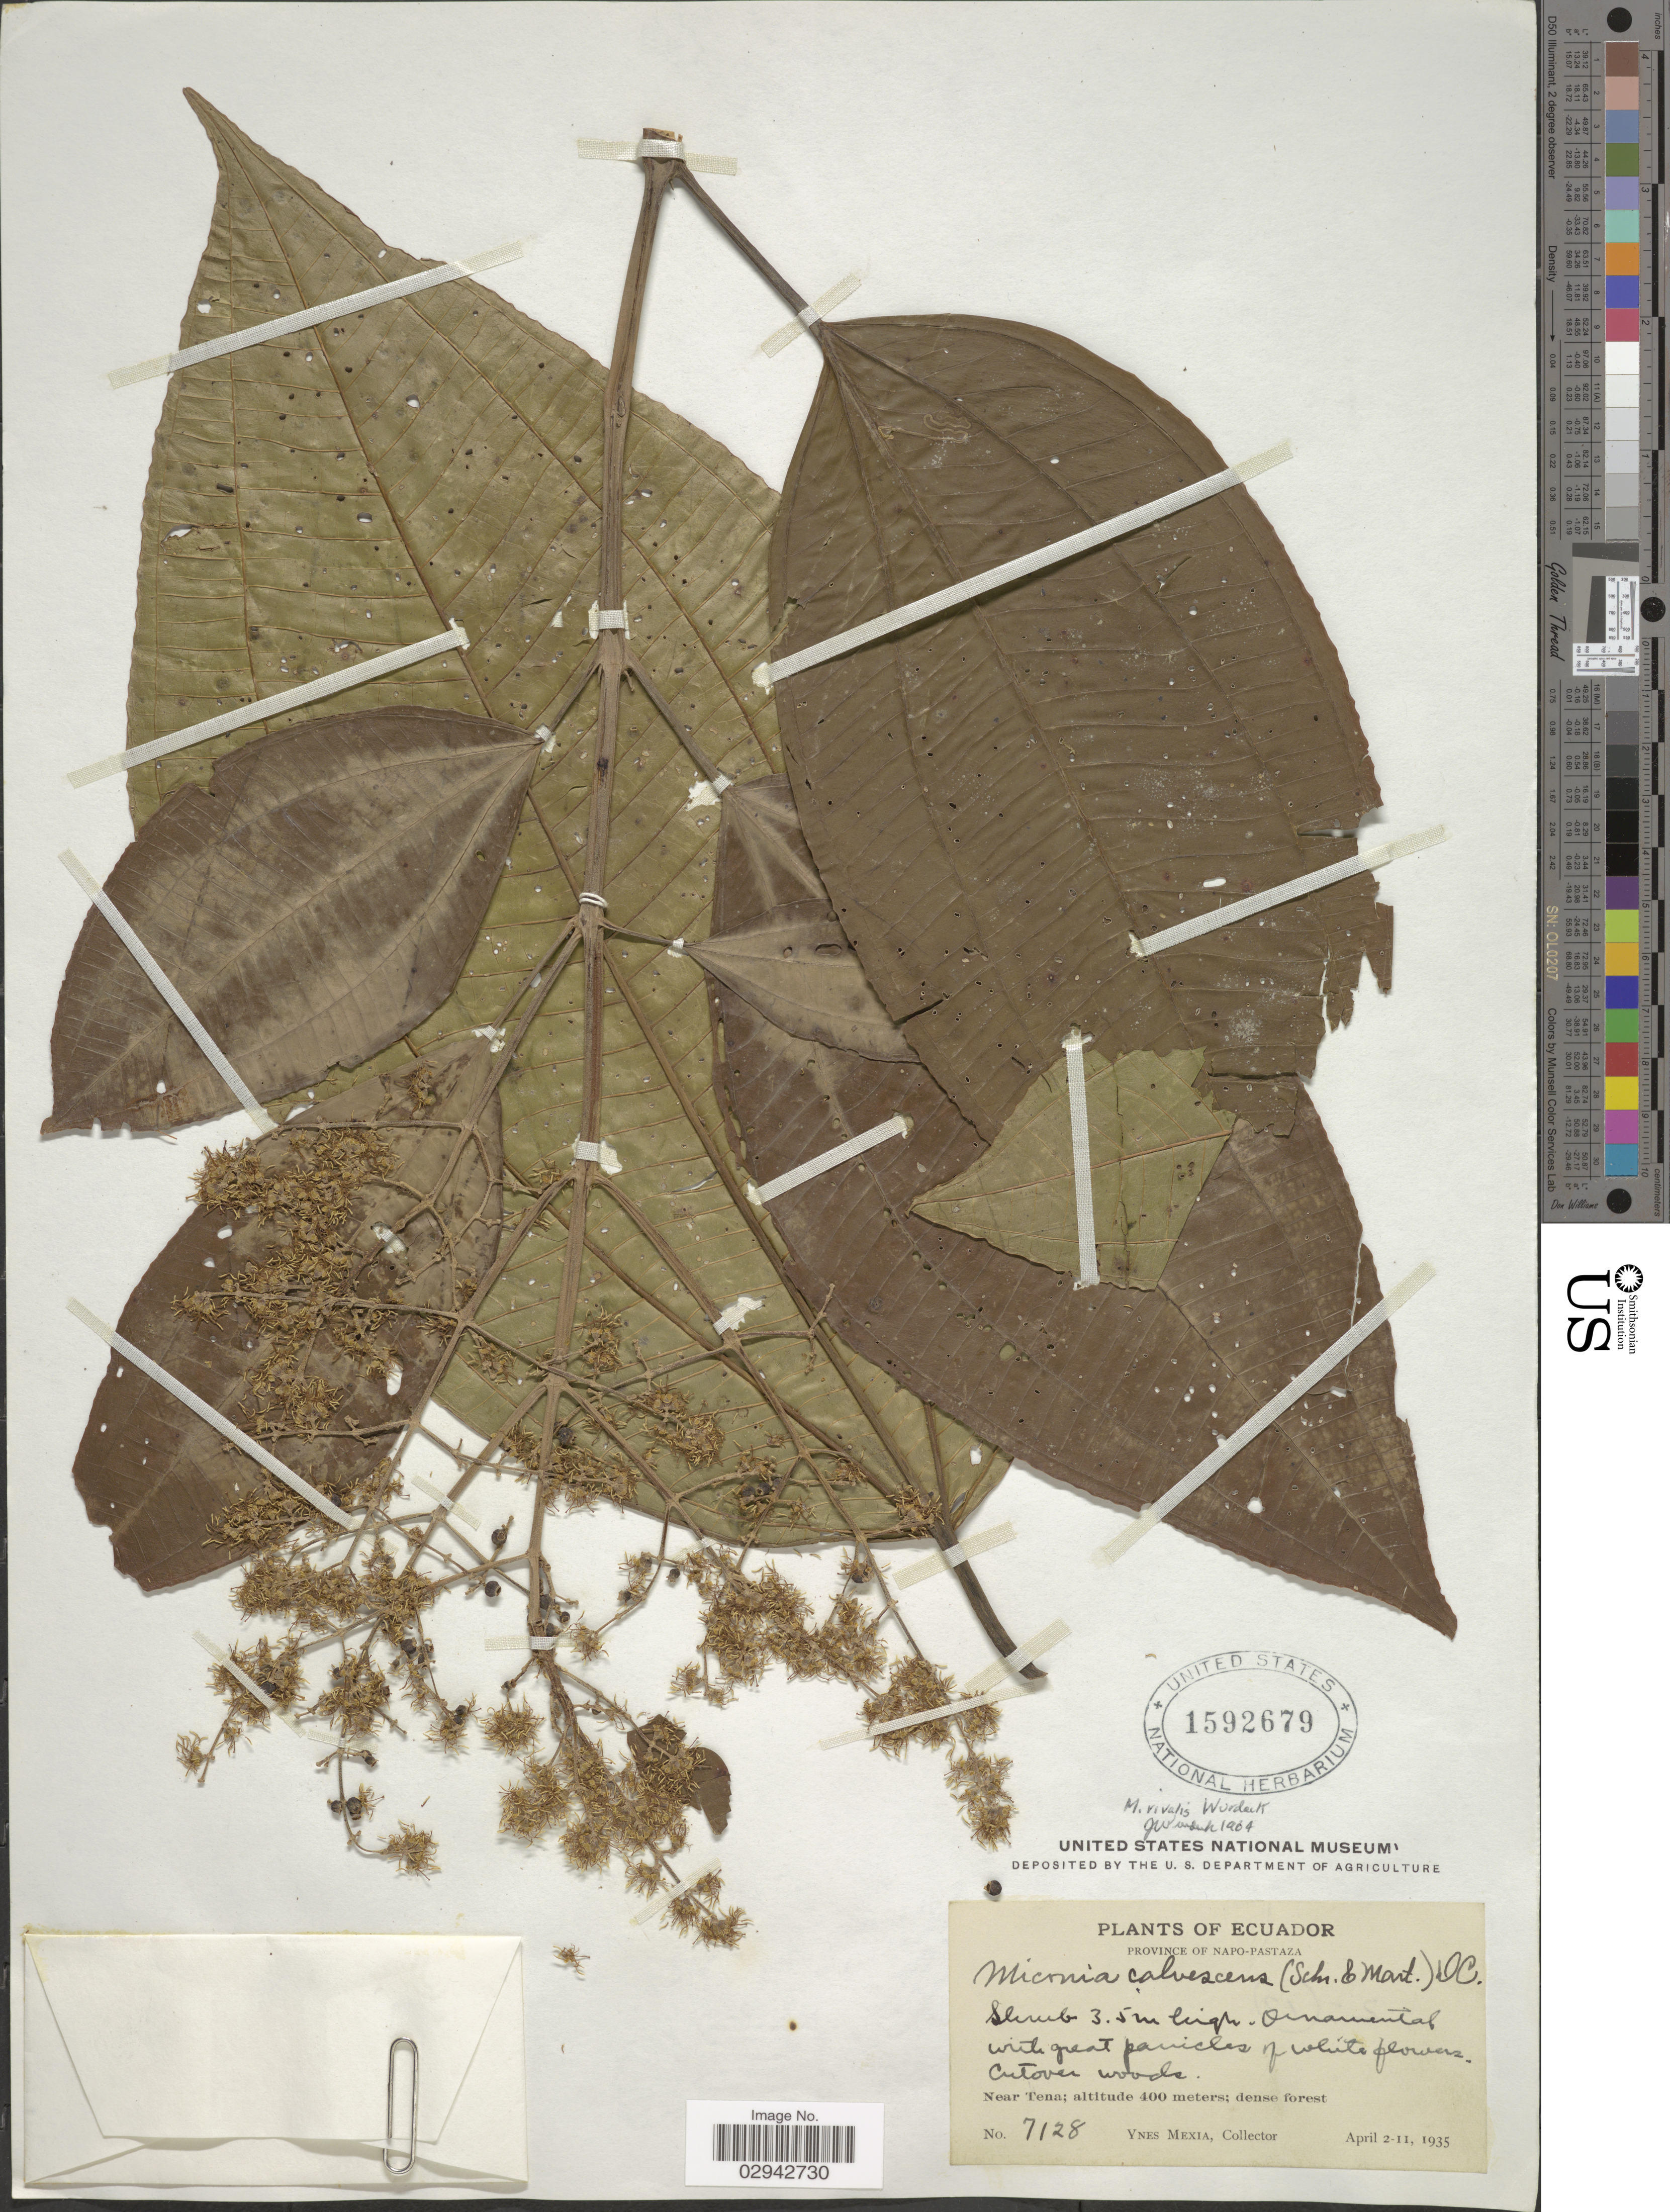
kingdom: Plantae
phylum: Tracheophyta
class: Magnoliopsida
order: Myrtales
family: Melastomataceae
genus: Miconia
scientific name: Miconia rivalis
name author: Wurdack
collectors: Y. Mexia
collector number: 7128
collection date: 1935-04-02/1935-04-11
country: Ecuador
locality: Province of Napo-Pastaza. Near Tena.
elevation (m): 400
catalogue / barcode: US 1592679